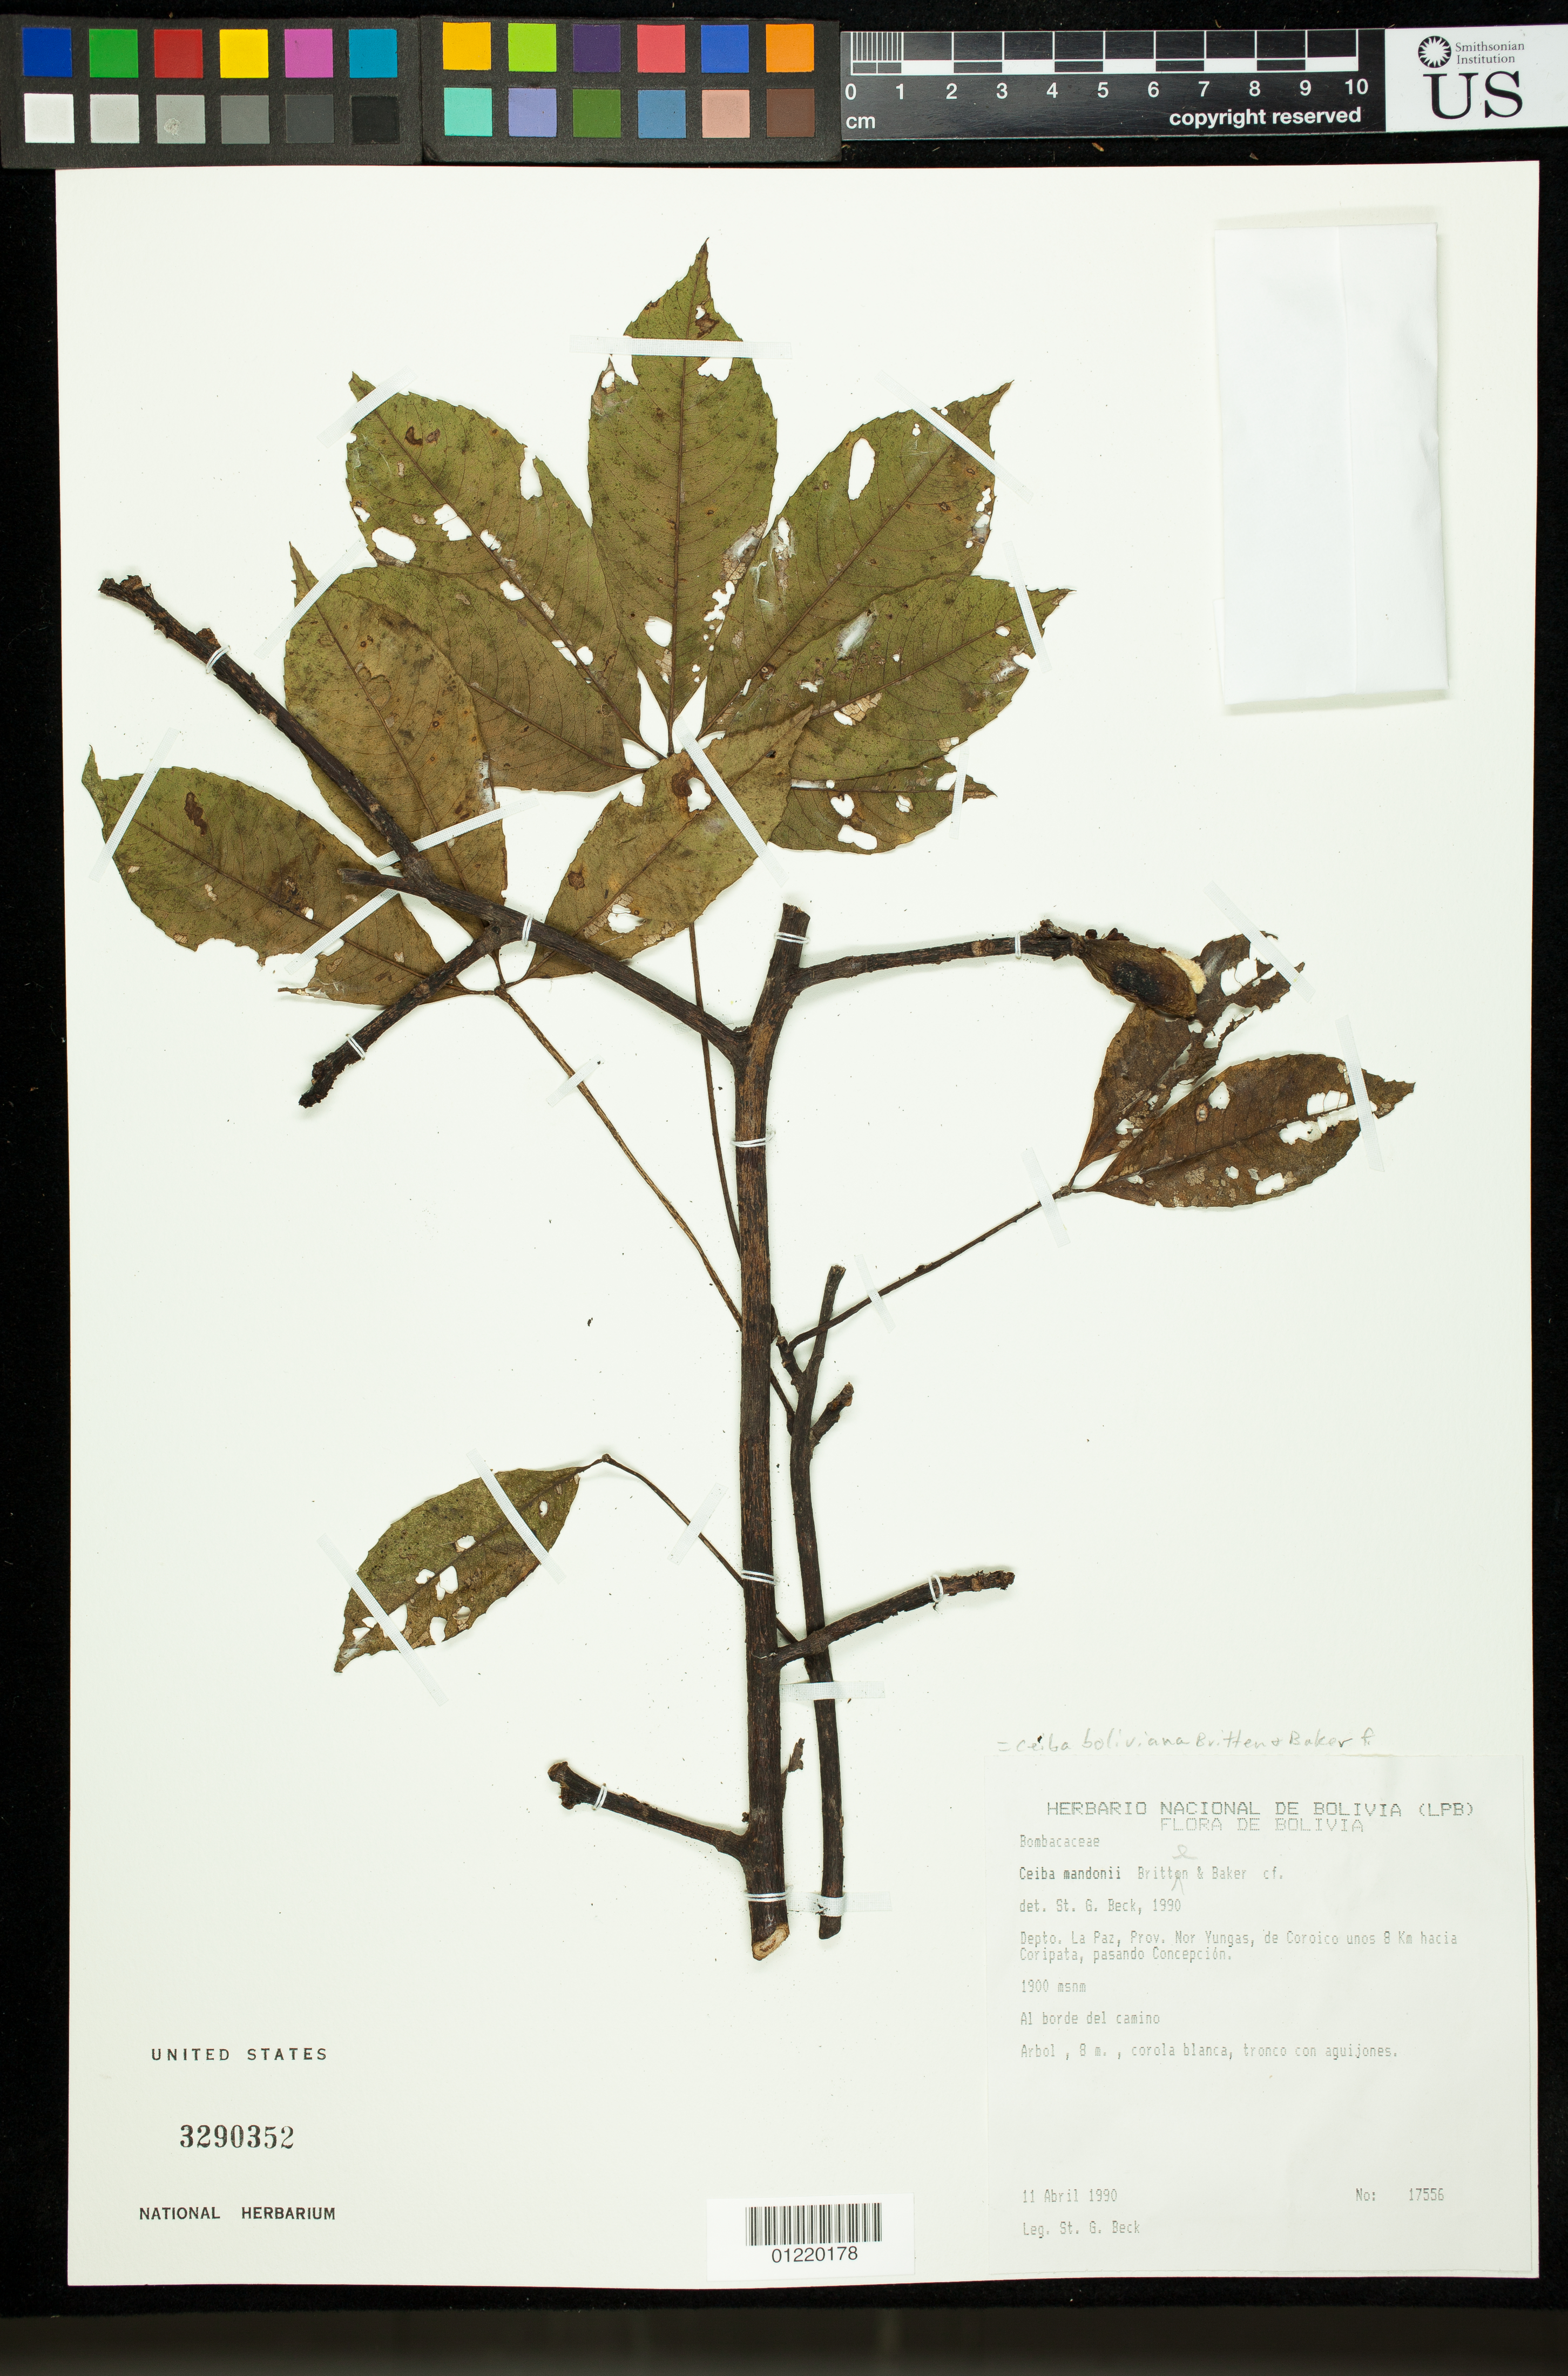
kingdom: Plantae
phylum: Tracheophyta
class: Magnoliopsida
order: Malvales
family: Malvaceae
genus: Ceiba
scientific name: Ceiba boliviana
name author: Britten & Baker f.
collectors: S. G. Beck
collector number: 17556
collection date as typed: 4/11/1990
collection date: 1990-04-11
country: Bolivia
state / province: La Paz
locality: Prov. Nor Yungas, de Coroico unos 8 km hacia Coripata, pasando Concepcion.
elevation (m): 1900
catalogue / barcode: US 3290352